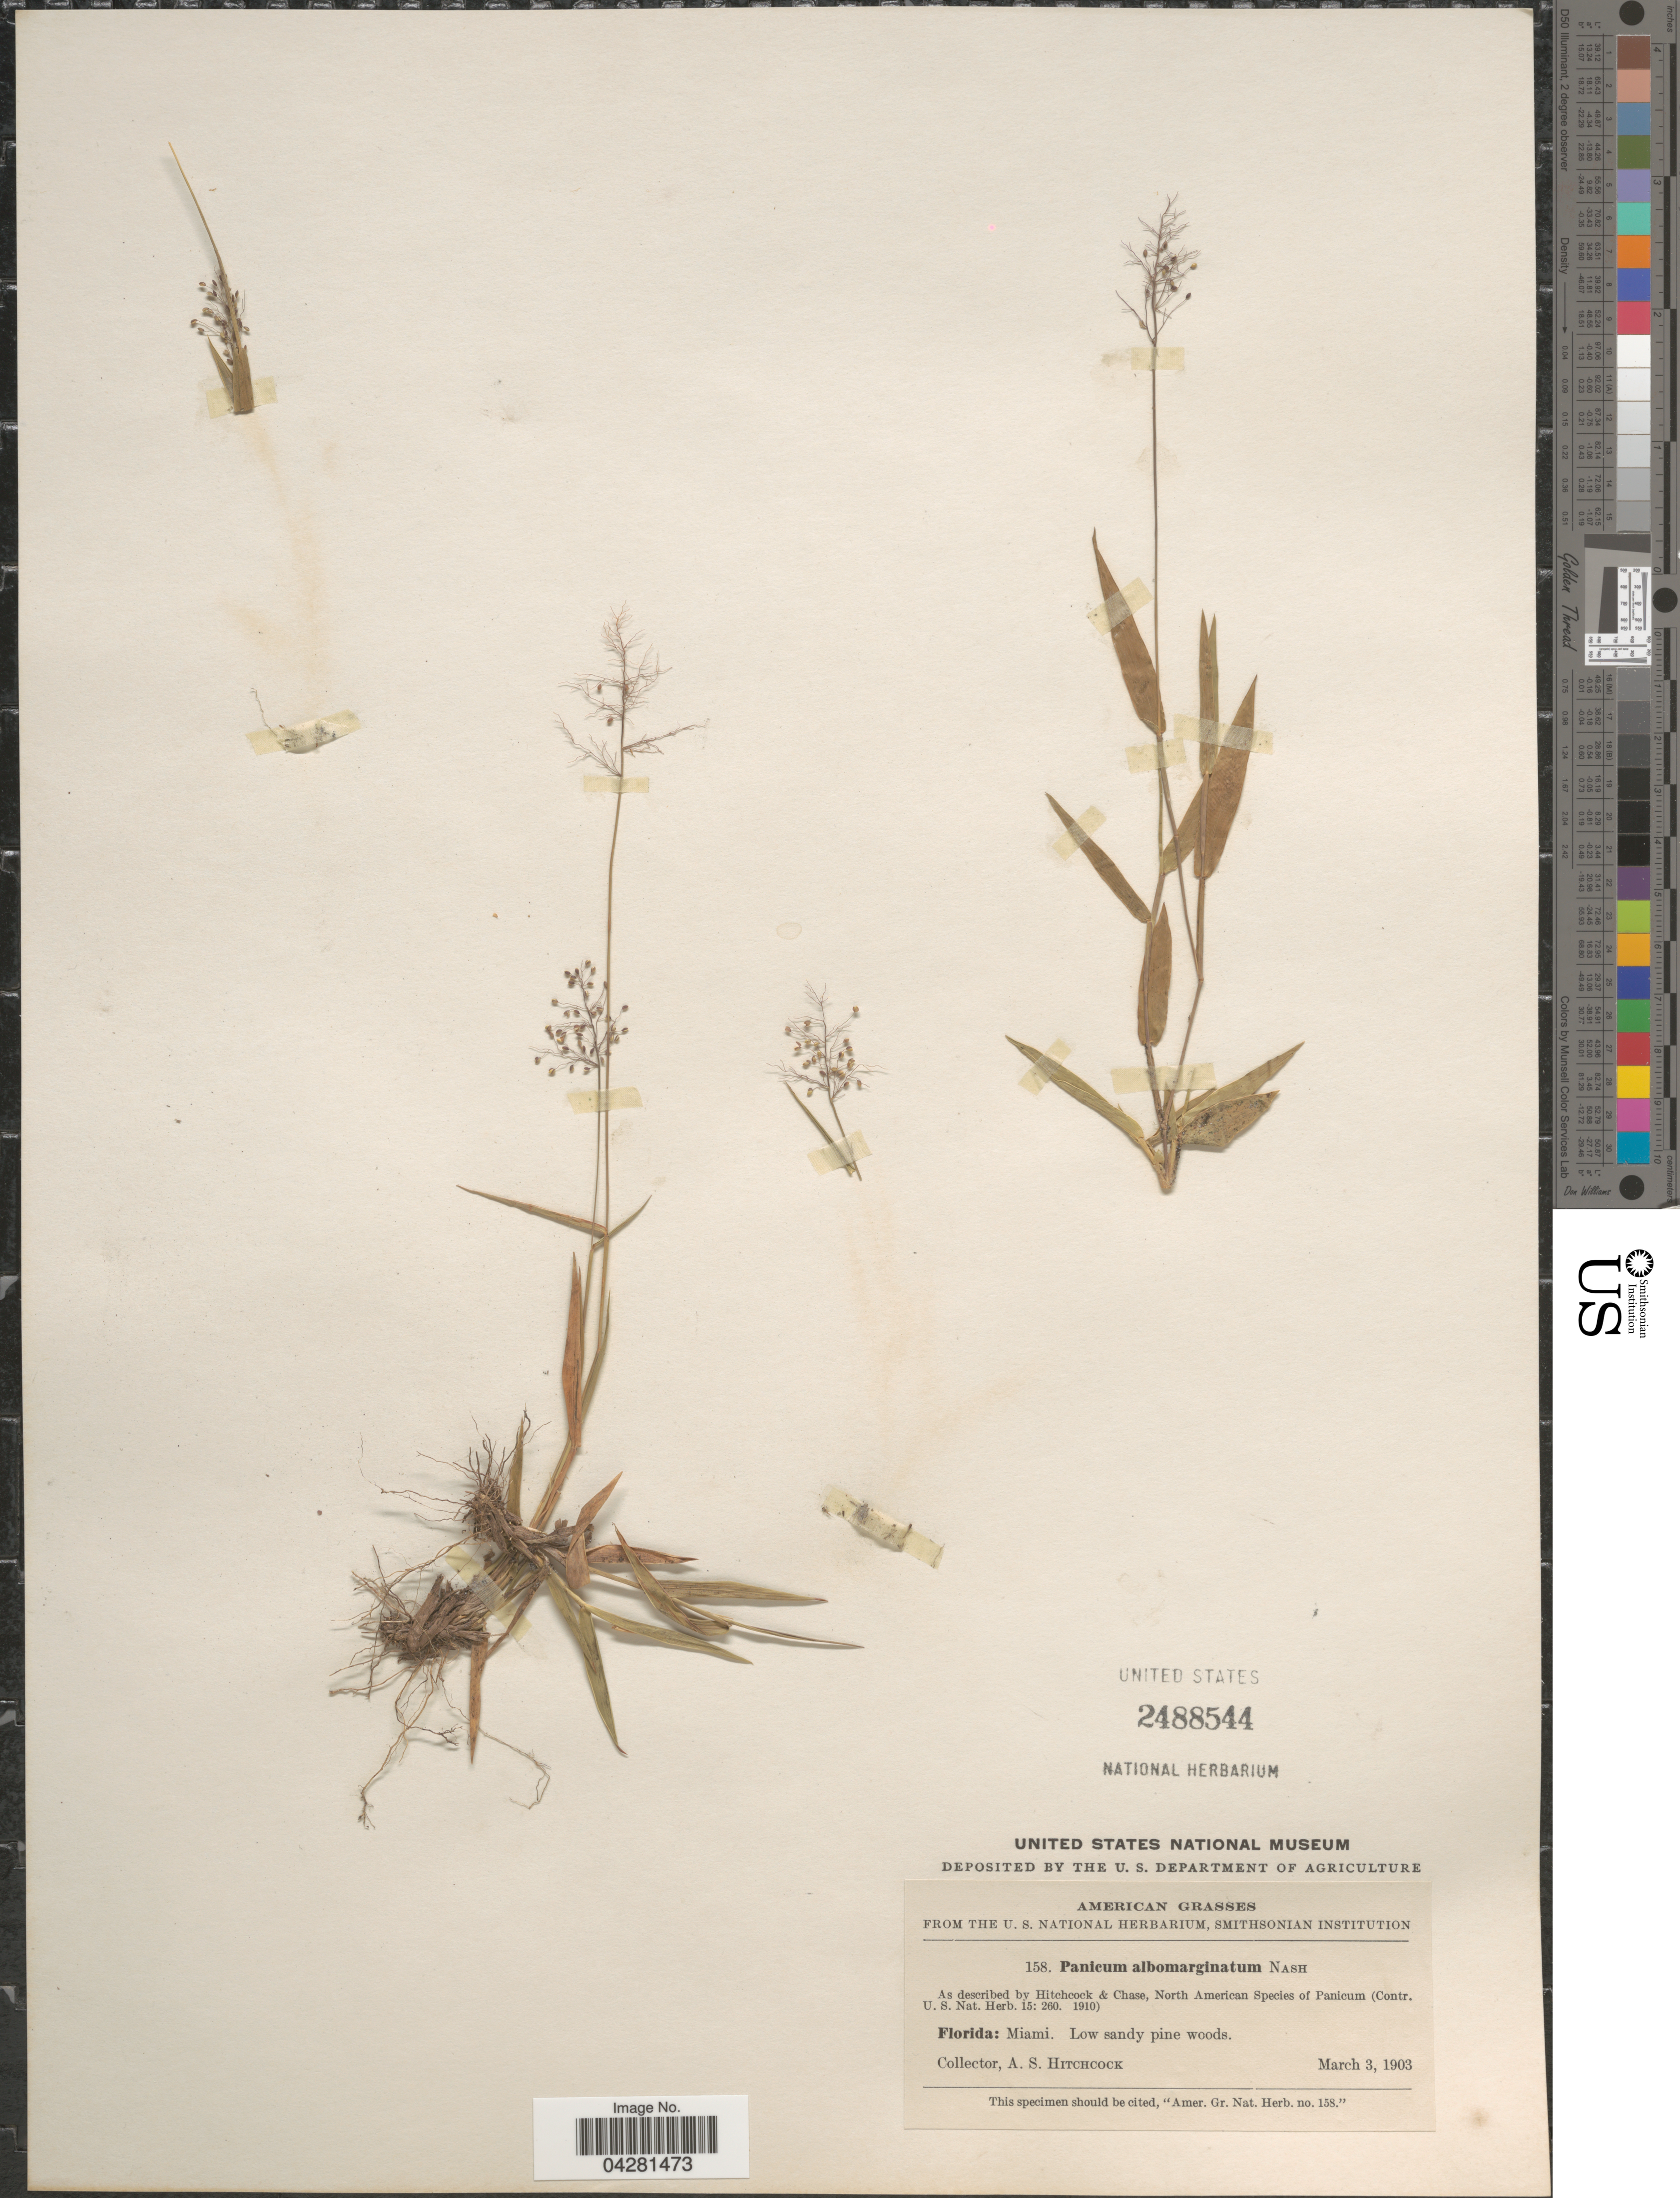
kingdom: Plantae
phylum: Tracheophyta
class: Liliopsida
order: Poales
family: Poaceae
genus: Dichanthelium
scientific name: Dichanthelium dichotomum var. unciphyllum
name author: (Trin.) Davidse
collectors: A. S. Hitchcock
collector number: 158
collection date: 1903-03-03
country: United States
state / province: Florida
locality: Miami. Low sandy pine woods.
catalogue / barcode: US 2488544